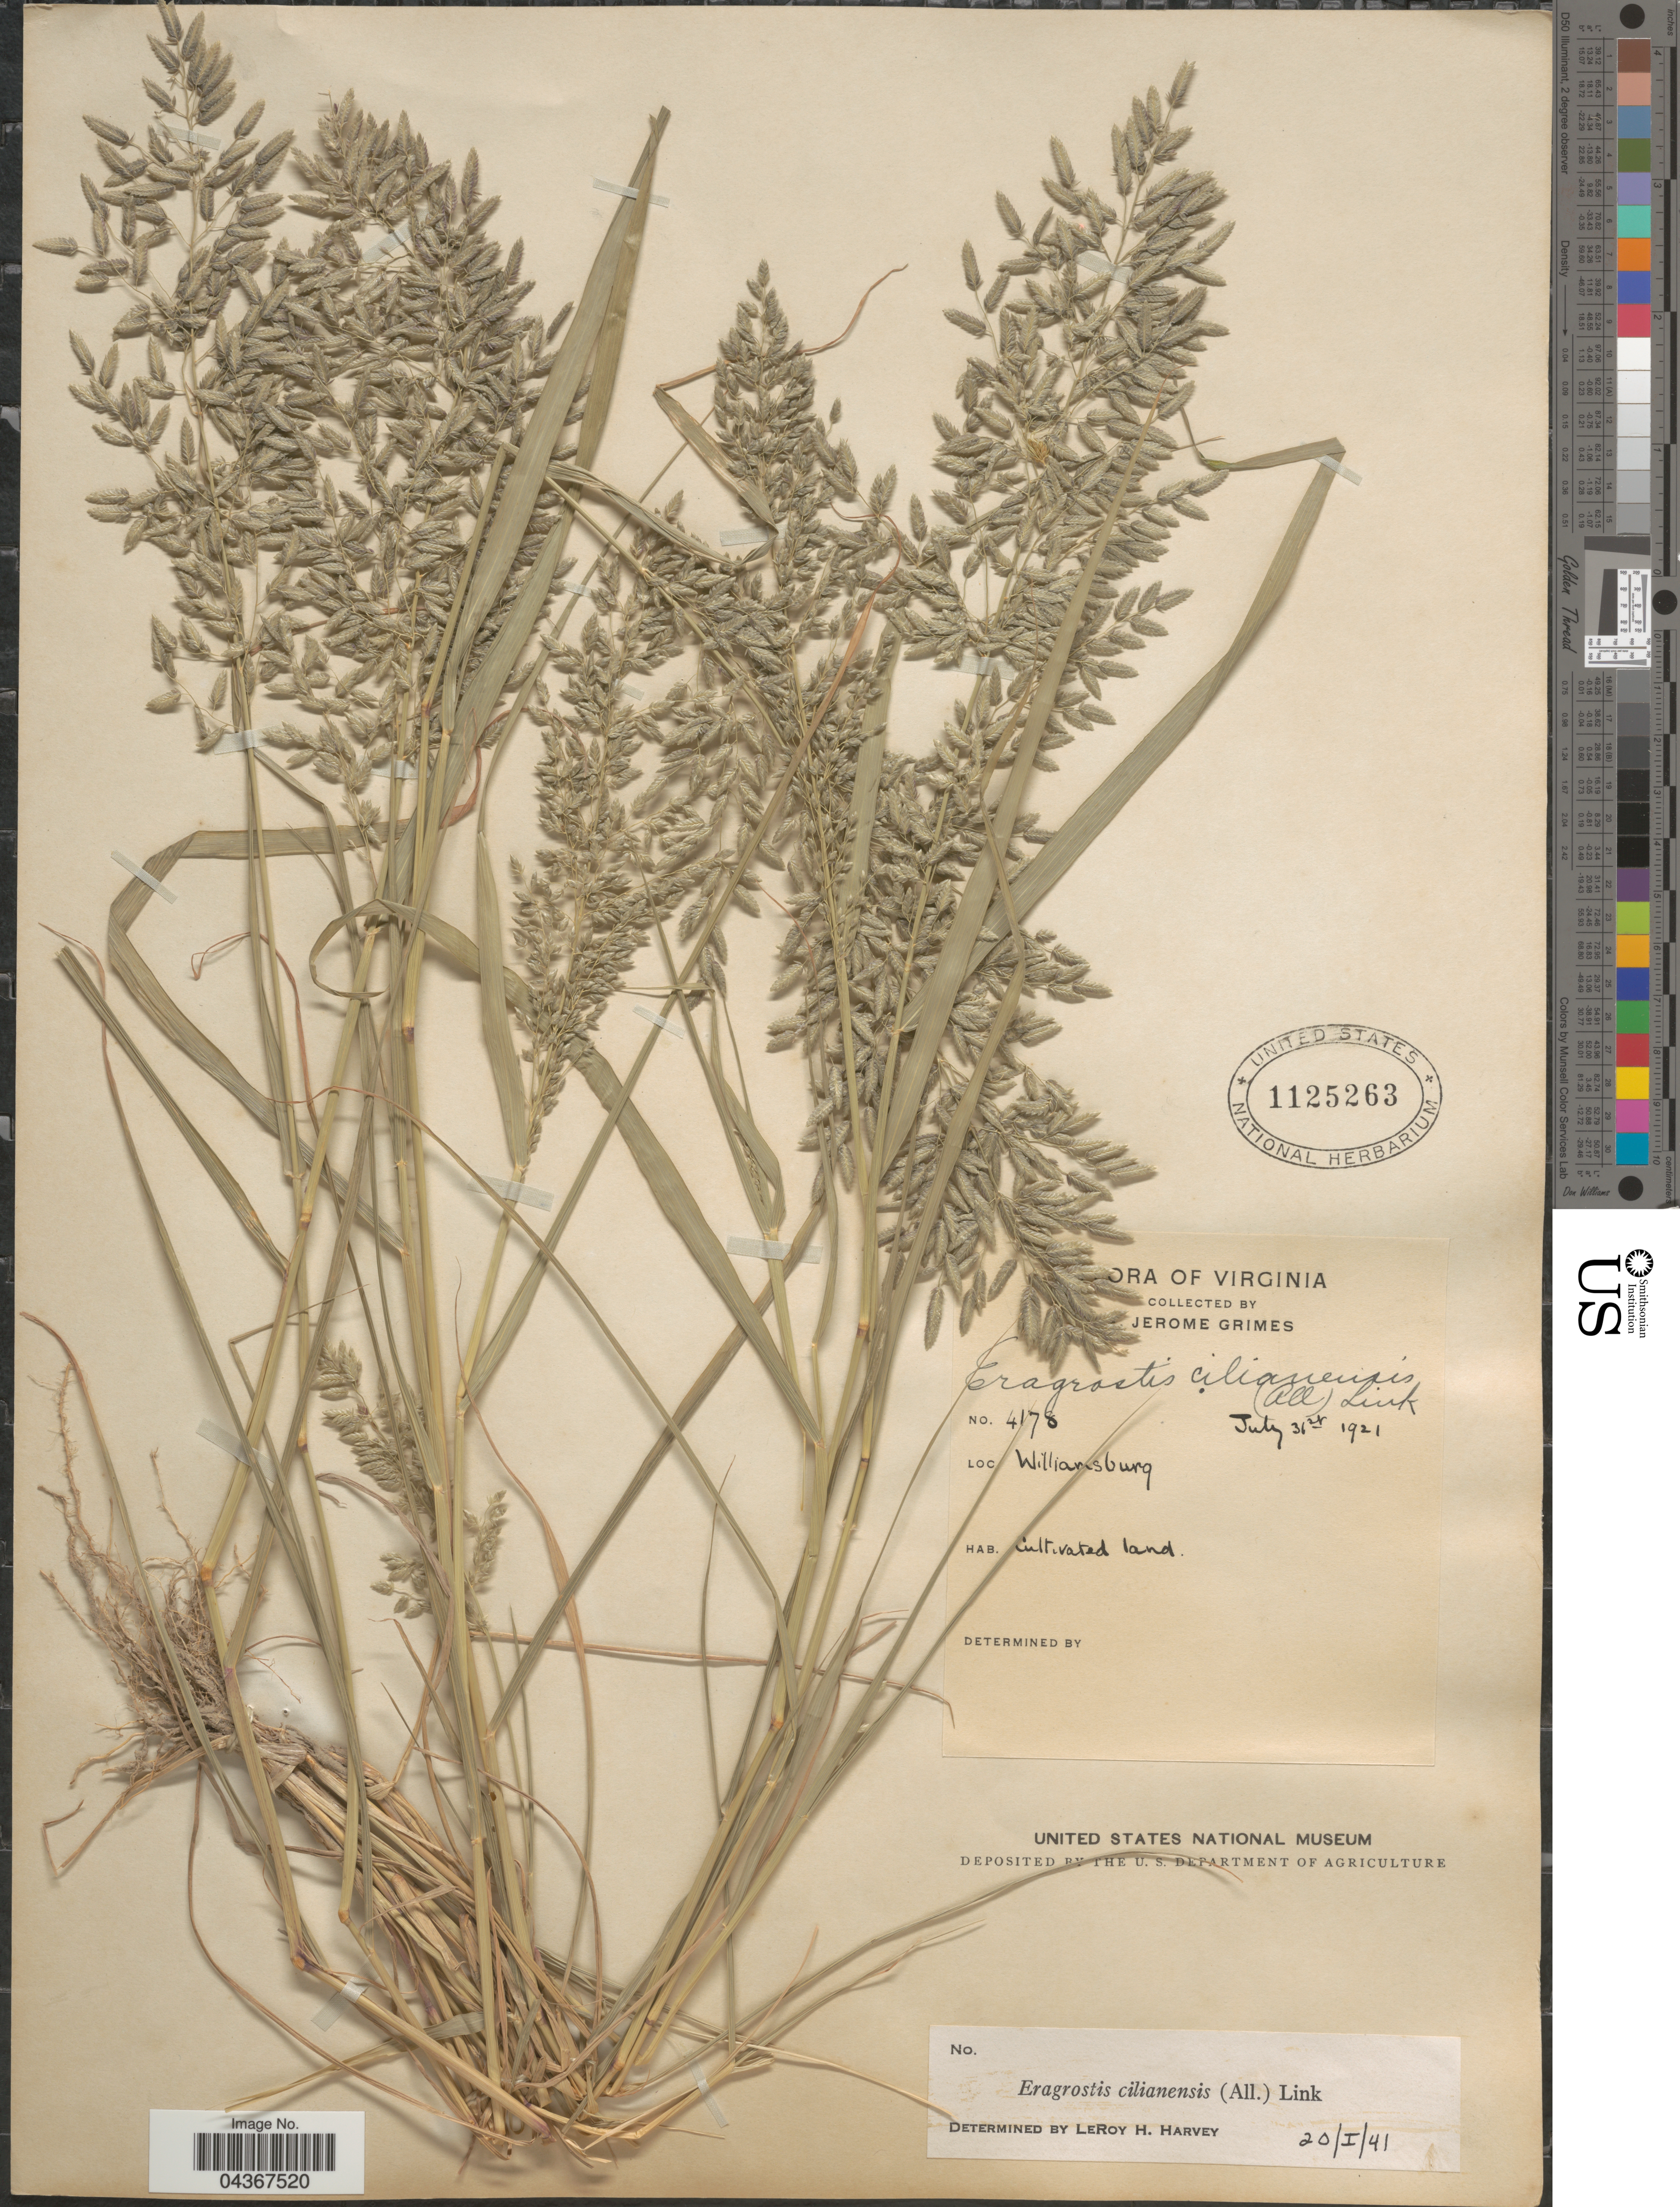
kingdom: Plantae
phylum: Tracheophyta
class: Liliopsida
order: Poales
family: Poaceae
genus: Eragrostis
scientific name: Eragrostis cilianensis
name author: (Bellardi) Vignolo ex Janch.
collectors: E. J. Grimes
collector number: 4178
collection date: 1921-07-31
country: United States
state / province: Virginia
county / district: City of Williamsburg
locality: Williamsburg. Cultivated land.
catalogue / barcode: US 1125263